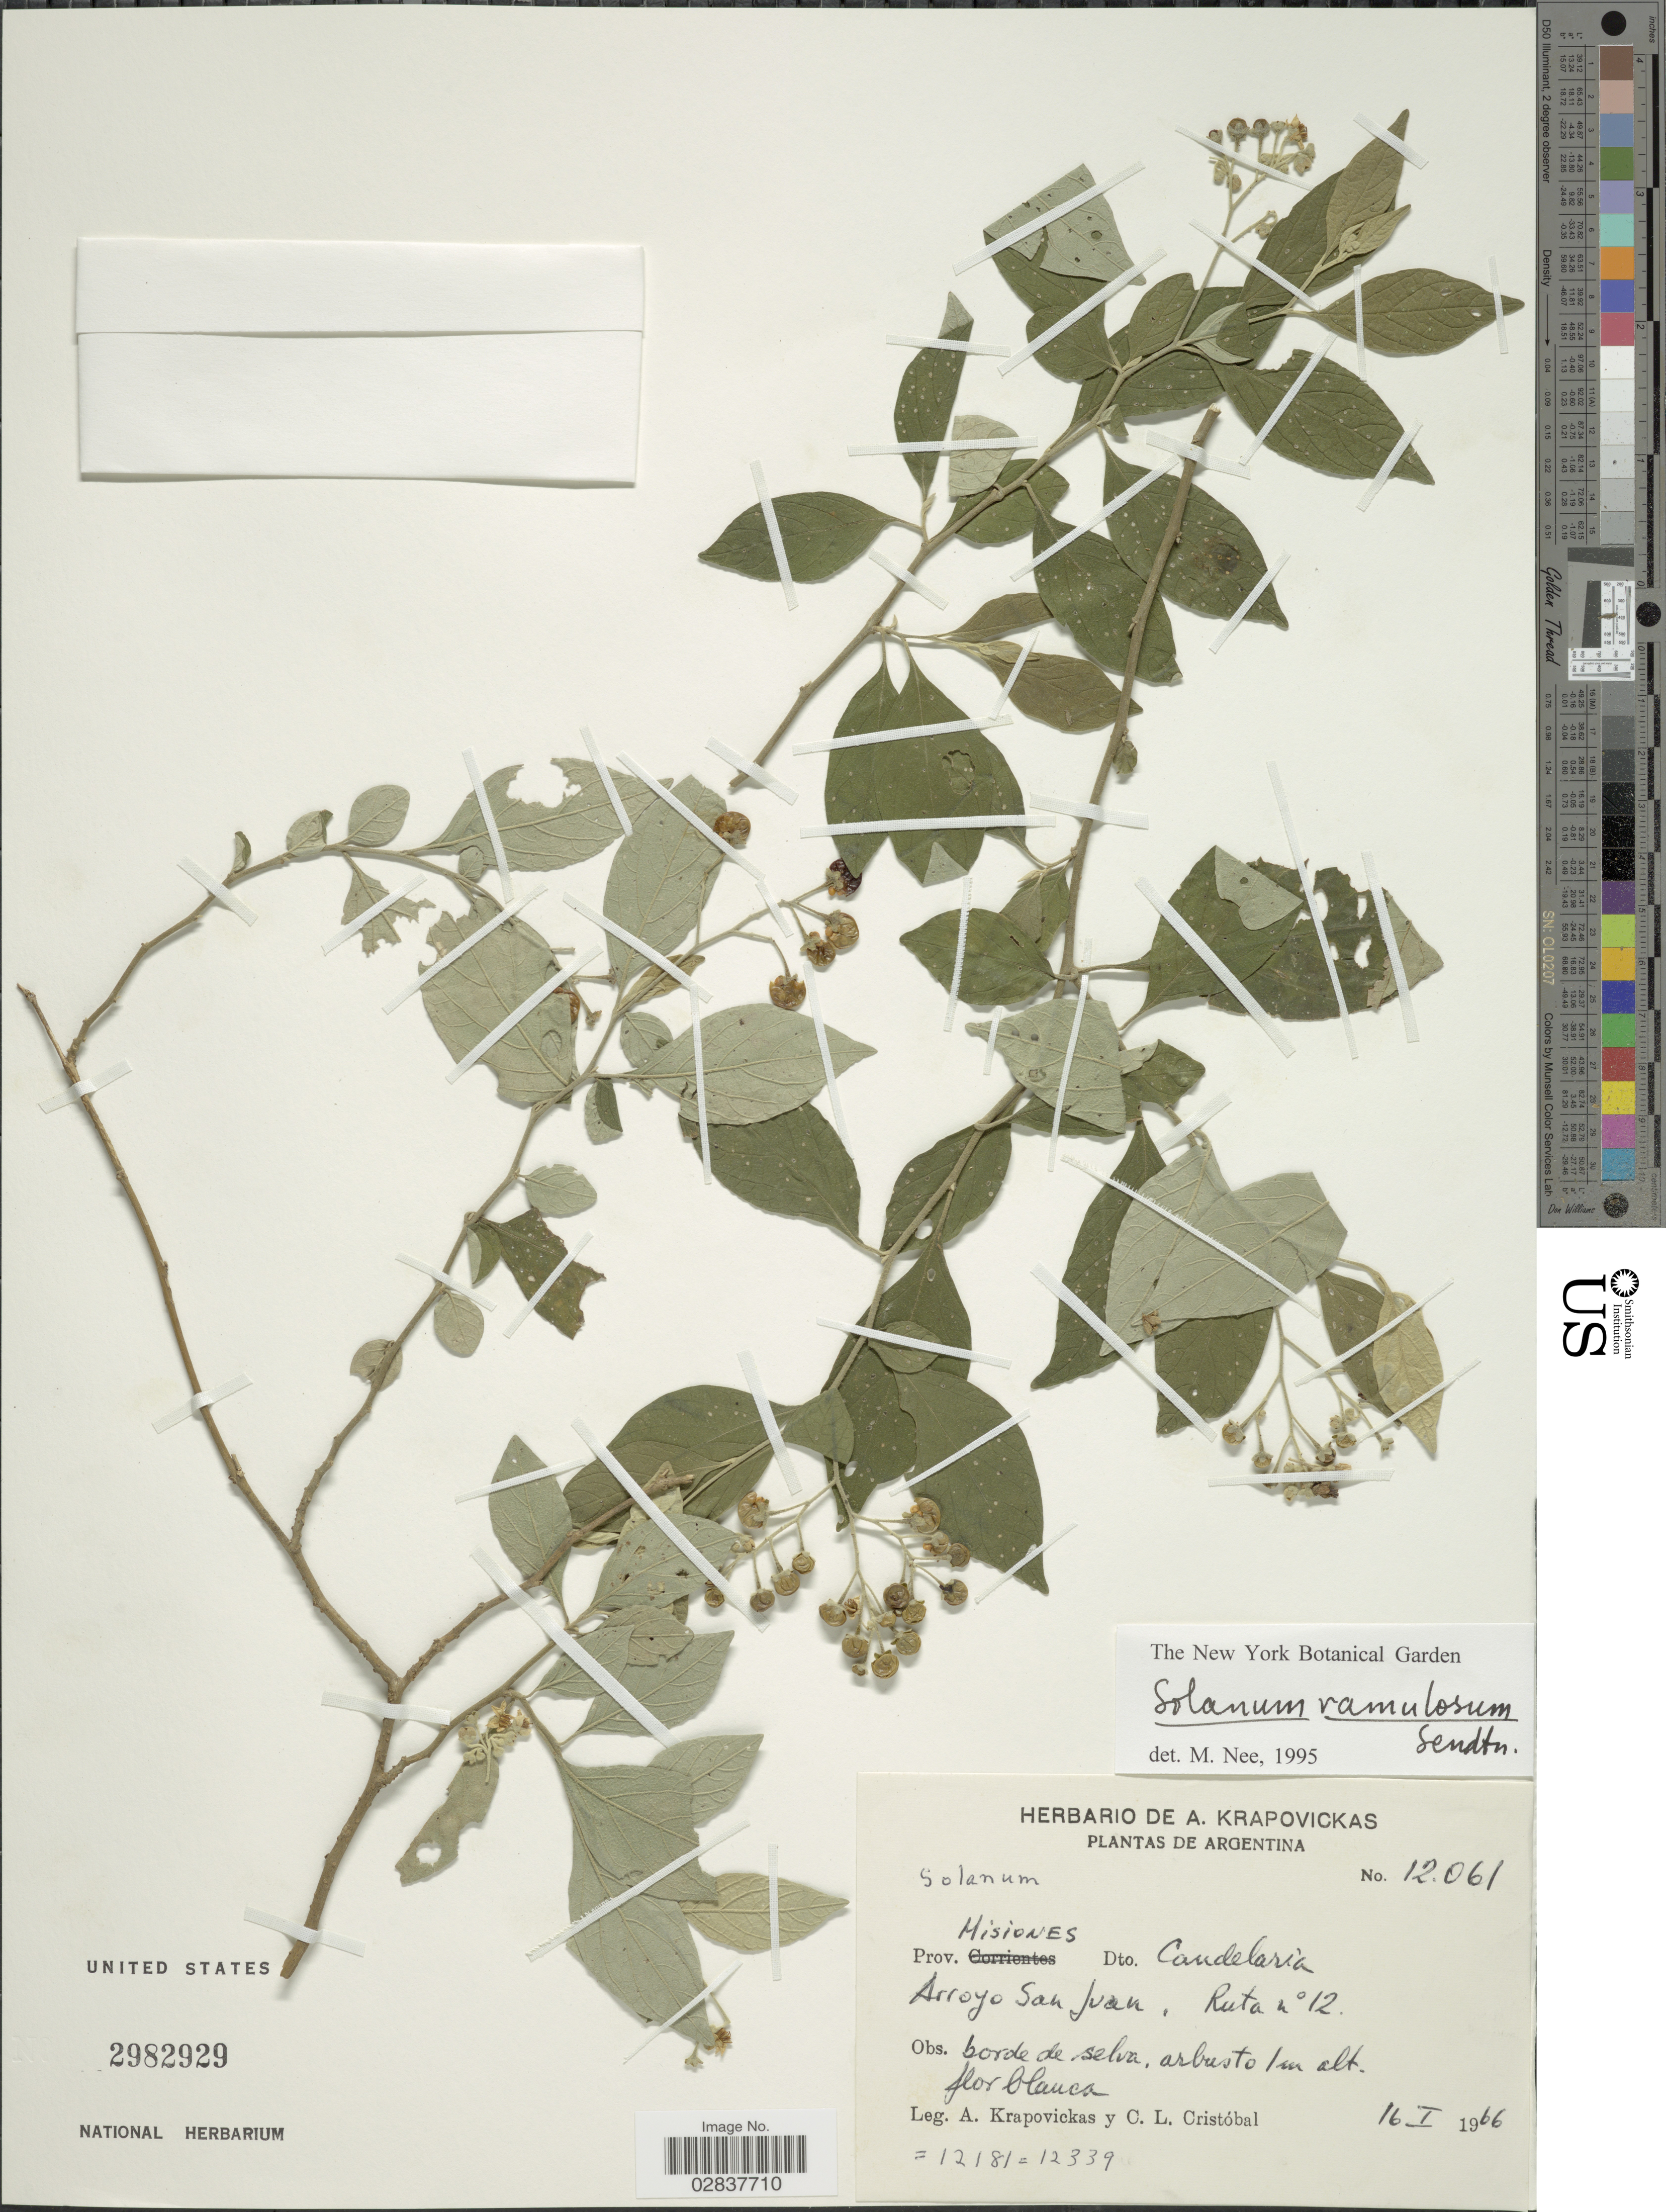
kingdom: Plantae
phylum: Tracheophyta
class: Magnoliopsida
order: Solanales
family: Solanaceae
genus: Solanum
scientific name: Solanum ramulosum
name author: Sendtn.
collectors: A. Krapovickas & C. L. Cristóbal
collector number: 12061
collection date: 1966-01-16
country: Argentina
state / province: Misiones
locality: Dto. Candelaria. Arroyo San Juan, Ruta n° 12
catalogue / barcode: US 2982929